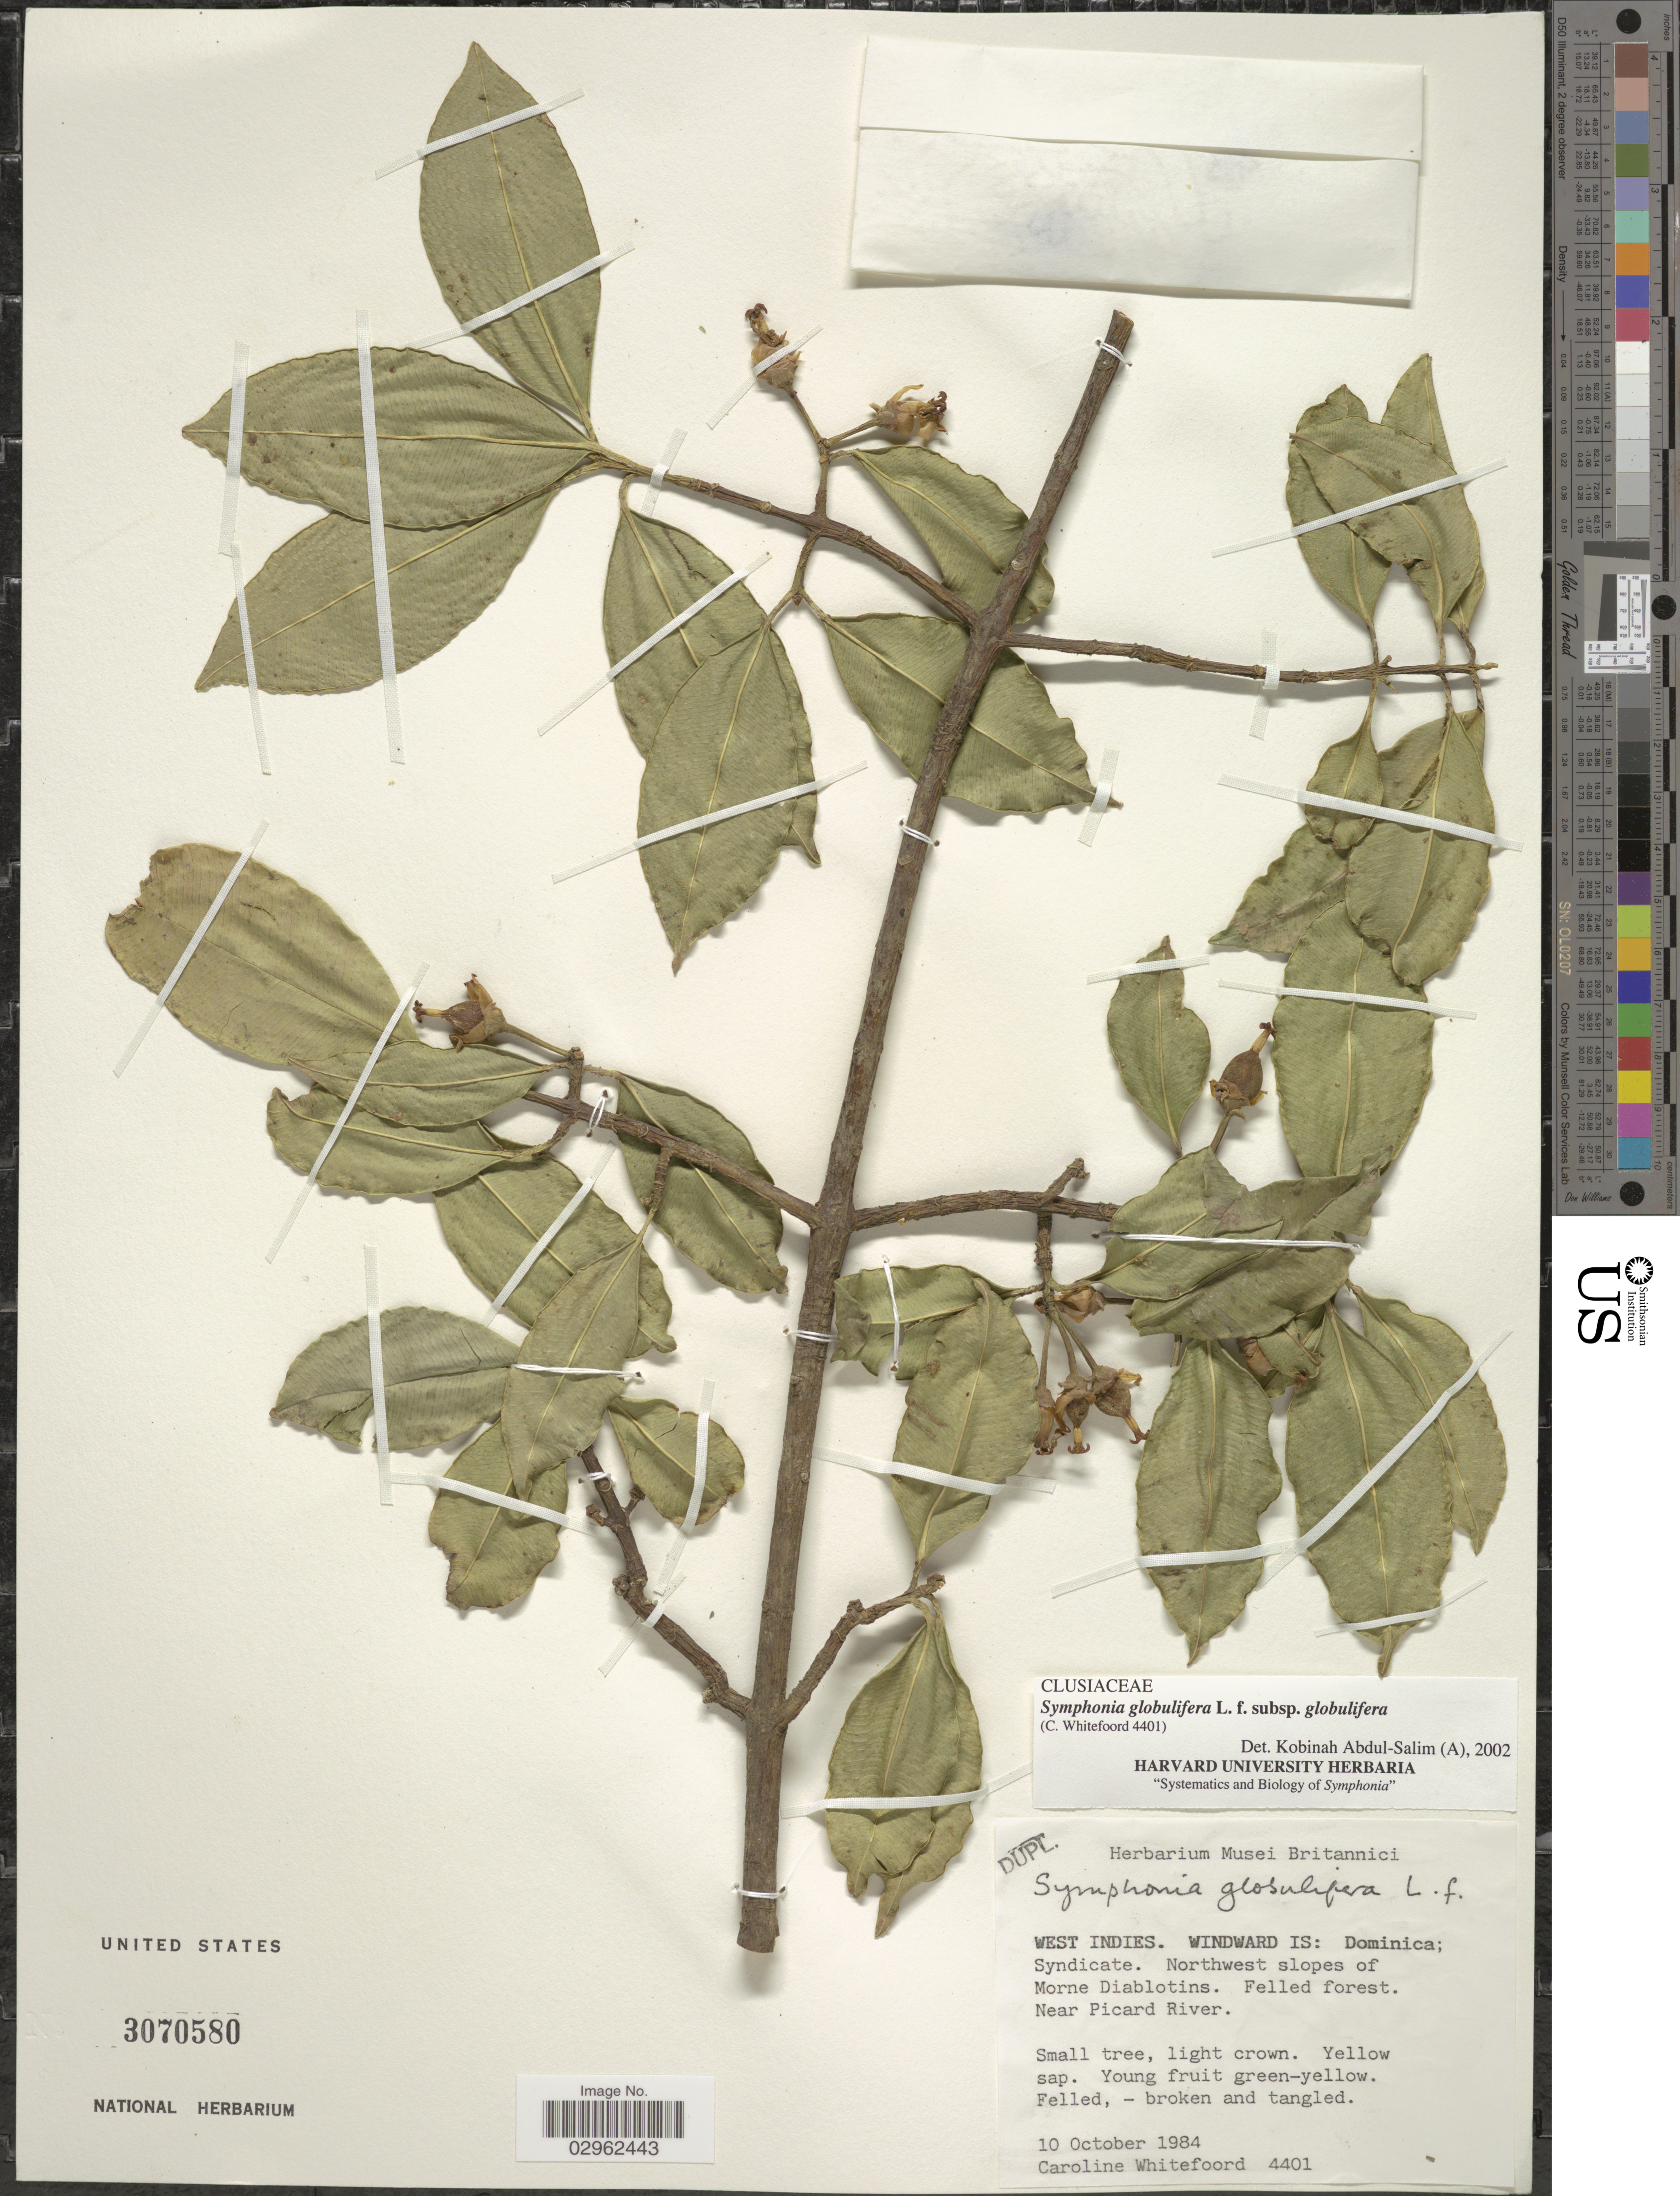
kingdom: Plantae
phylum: Tracheophyta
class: Magnoliopsida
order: Malpighiales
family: Clusiaceae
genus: Symphonia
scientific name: Symphonia globulifera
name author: L. f.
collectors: C. Whitefoord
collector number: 4401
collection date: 1984-10-10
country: Dominica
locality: West Indies. Windward Is: Dominica; Syndicate. Northwest slopes of Morne Diablotins. Felled forest. Near Picard River.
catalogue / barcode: US 3070580